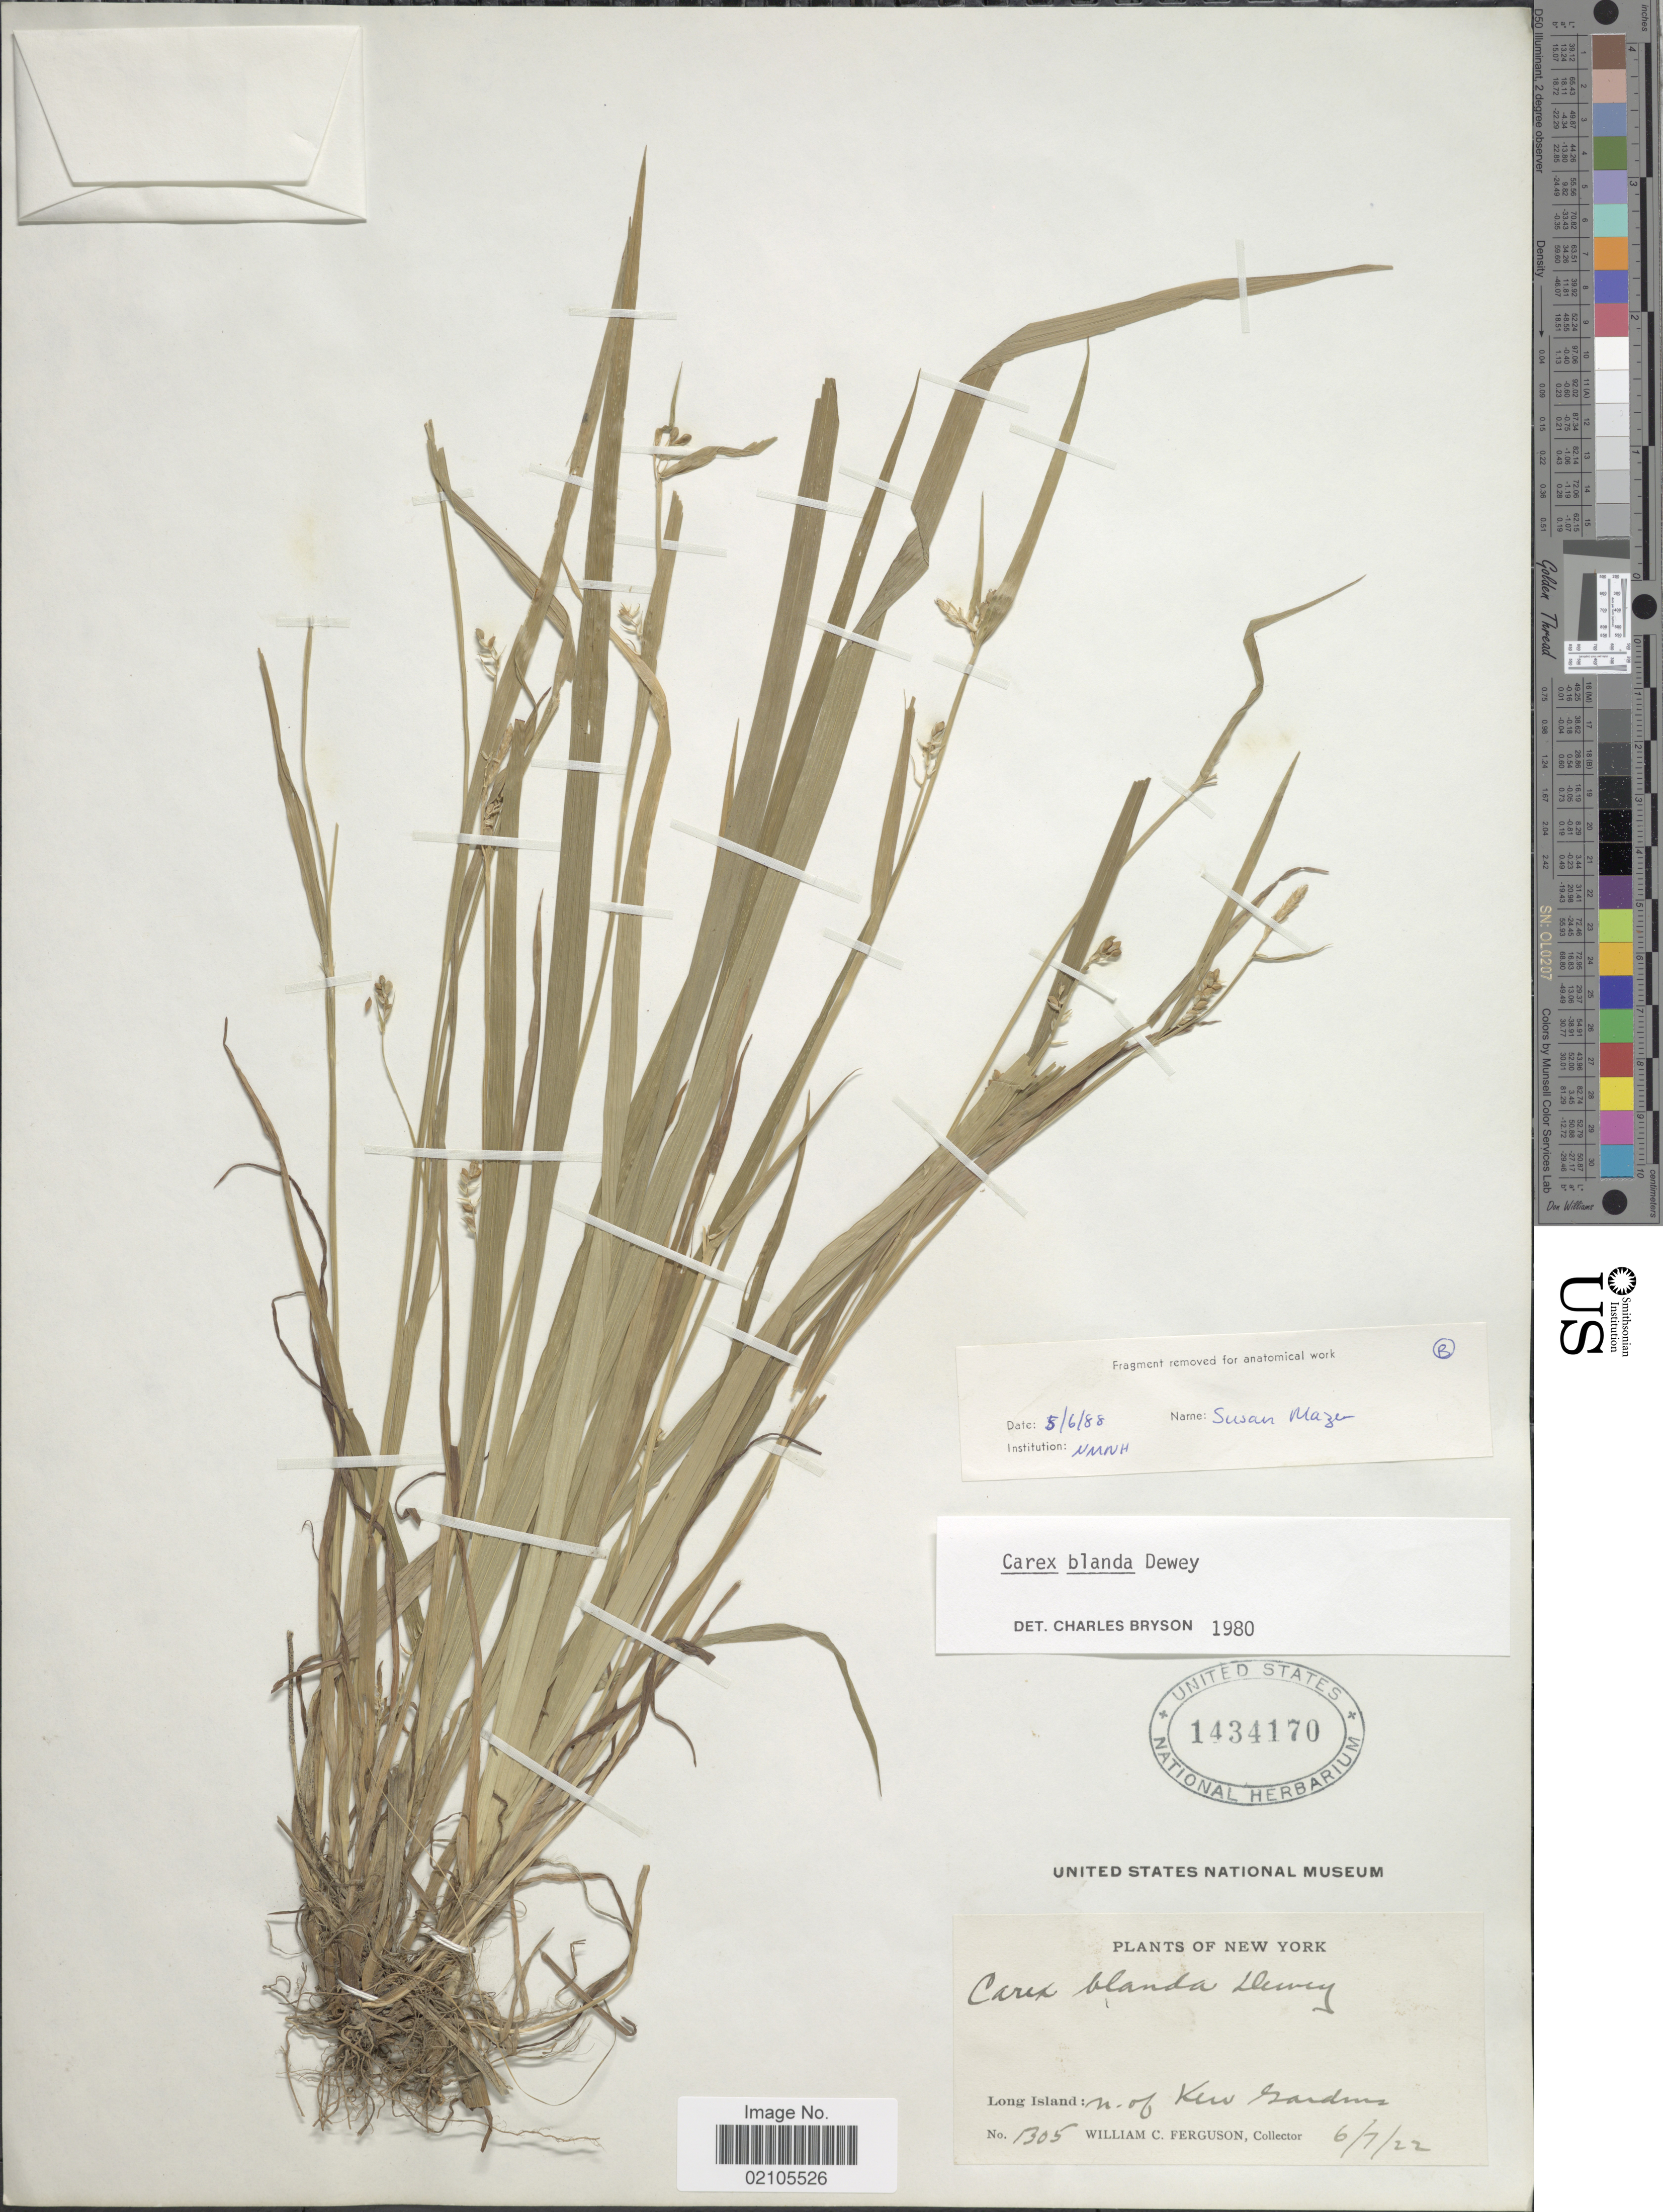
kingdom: Plantae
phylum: Tracheophyta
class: Liliopsida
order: Poales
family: Cyperaceae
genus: Carex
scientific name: Carex blanda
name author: Dewey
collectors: W. Ferguson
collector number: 1305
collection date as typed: Transcribed d/m/y: 7/6/22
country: United States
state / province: New York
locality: Long Island: n. of Kew Gardens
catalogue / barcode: US 1434170